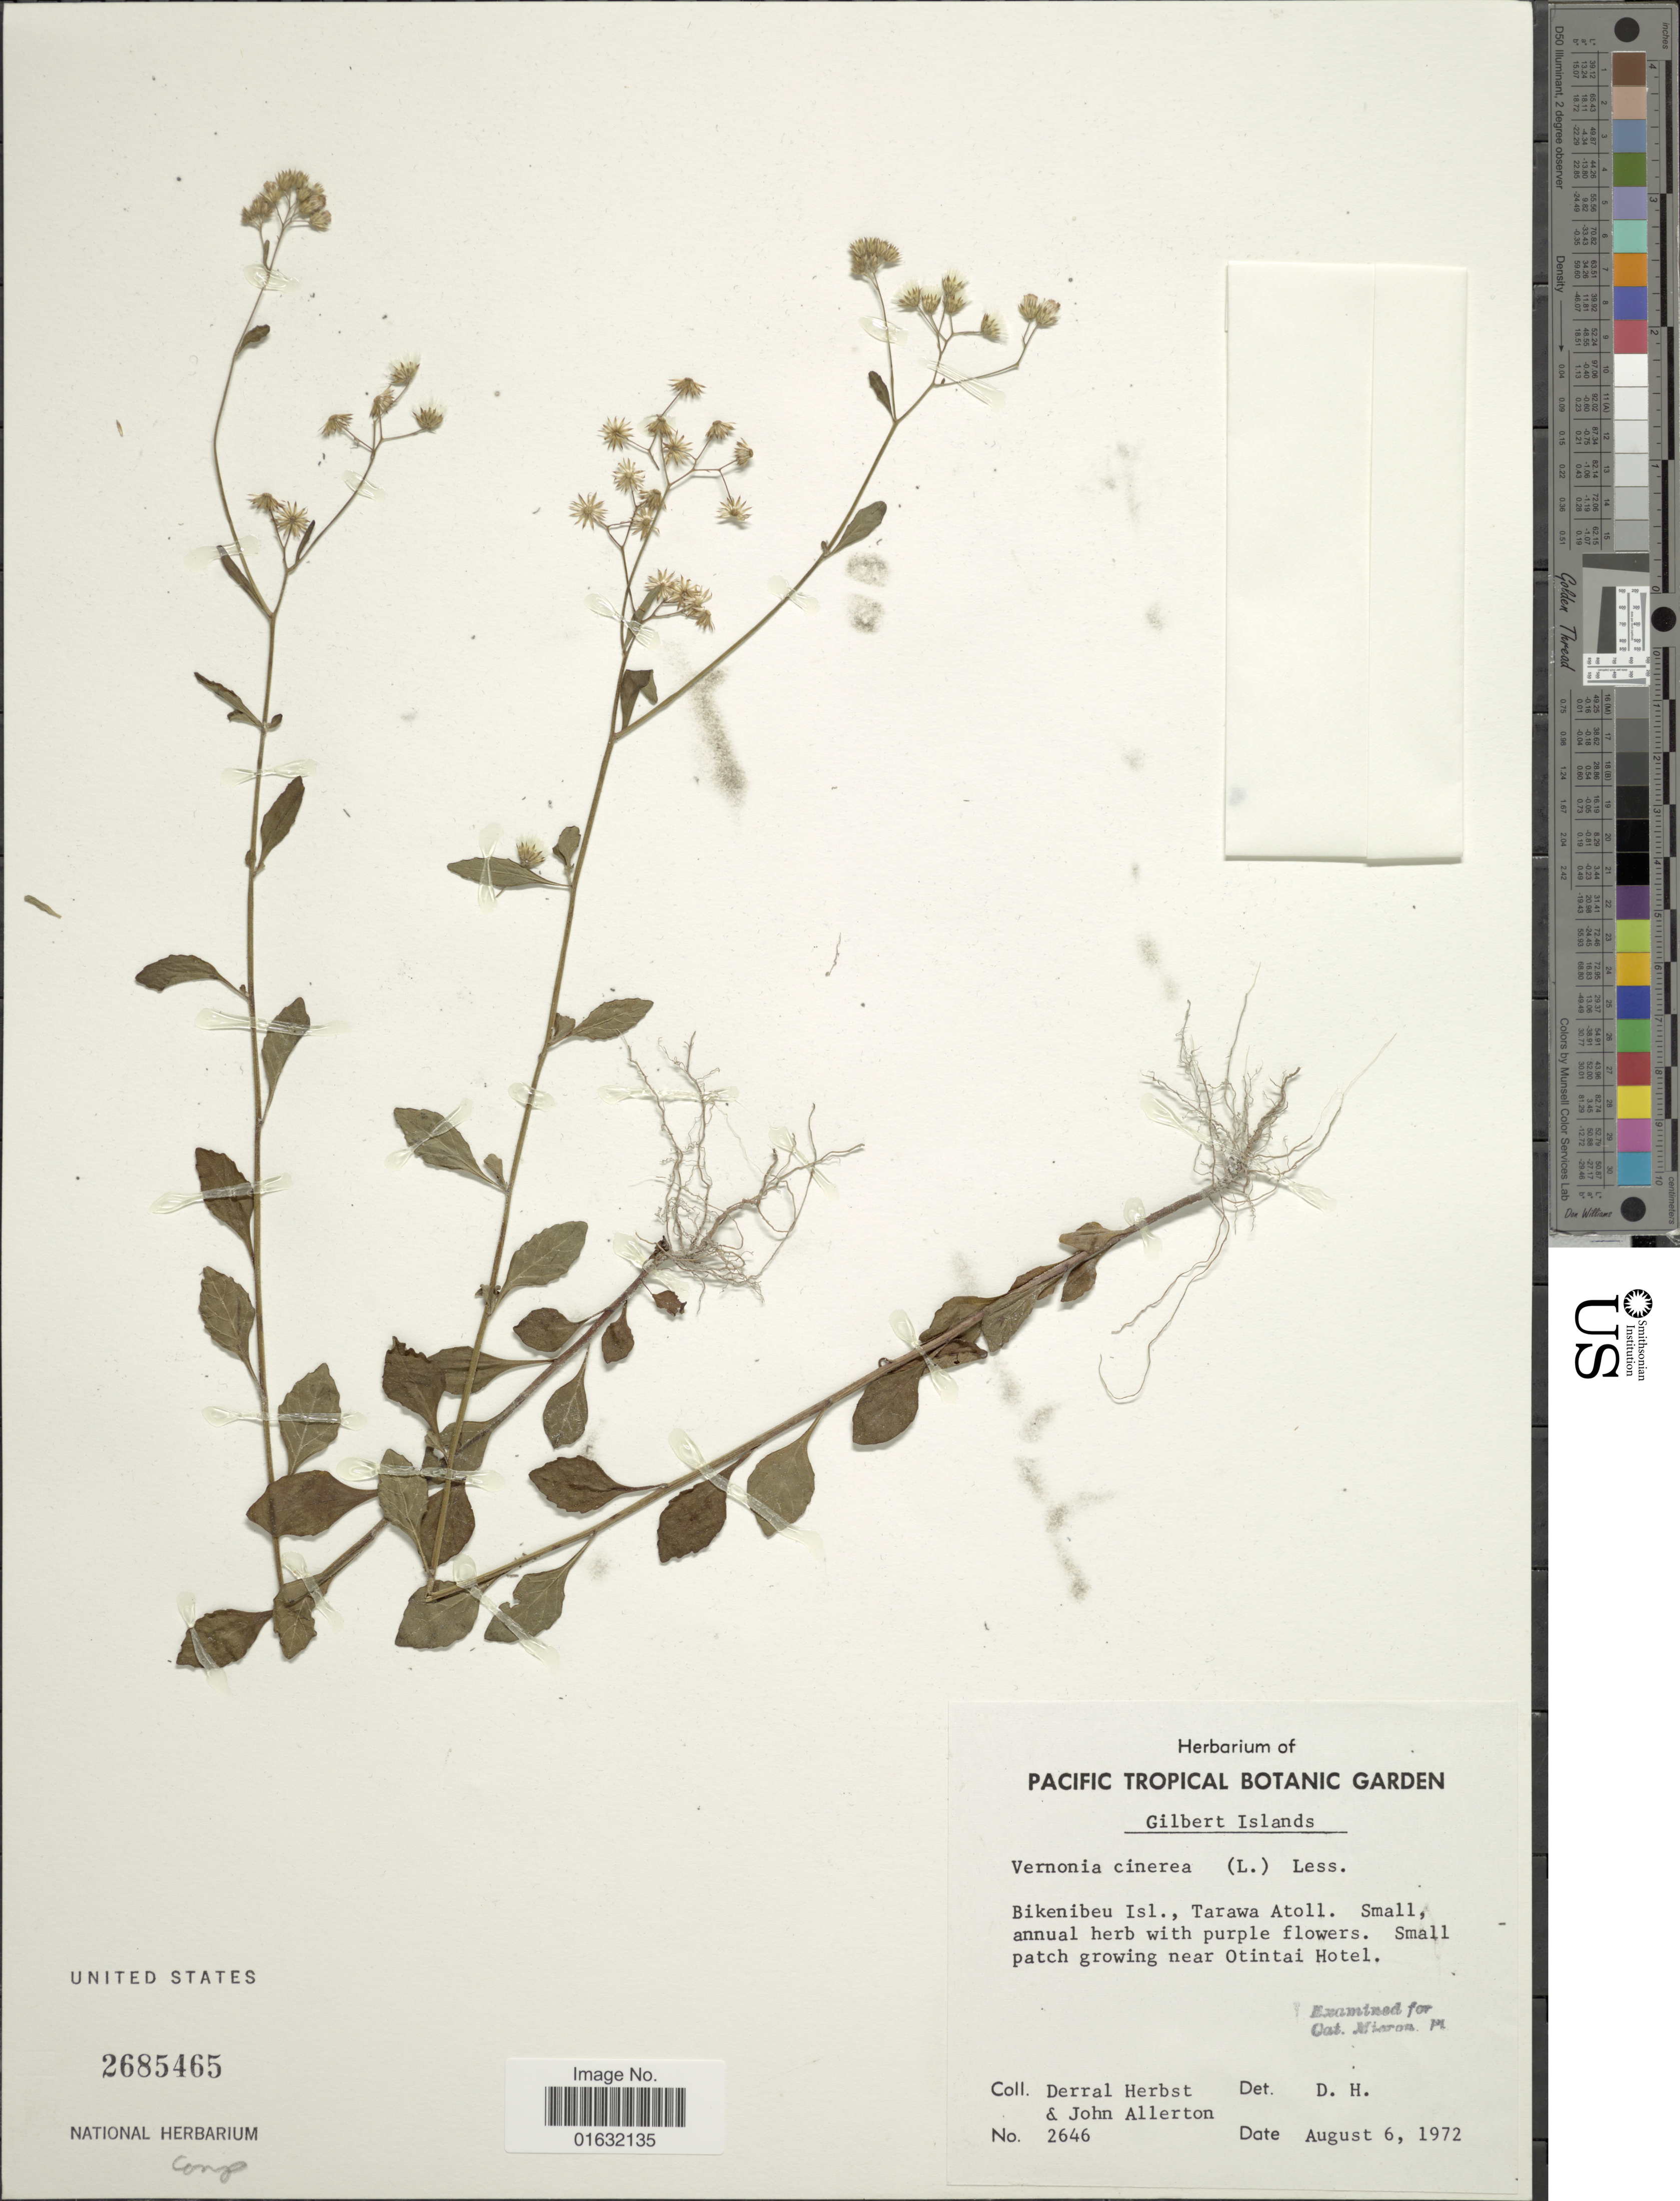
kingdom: Plantae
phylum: Tracheophyta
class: Magnoliopsida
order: Asterales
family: Asteraceae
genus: Cyanthillium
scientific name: Cyanthillium cinereum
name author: (L.) H. Rob.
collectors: D. R. Herbst & J. Allerton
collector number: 2646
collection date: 1972-08-06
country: Kiribati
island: Tarawa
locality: Gilbert Islands, Butaritari Isl., Tarawa Atoll. near Otintai Hotel.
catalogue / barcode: US 2685465